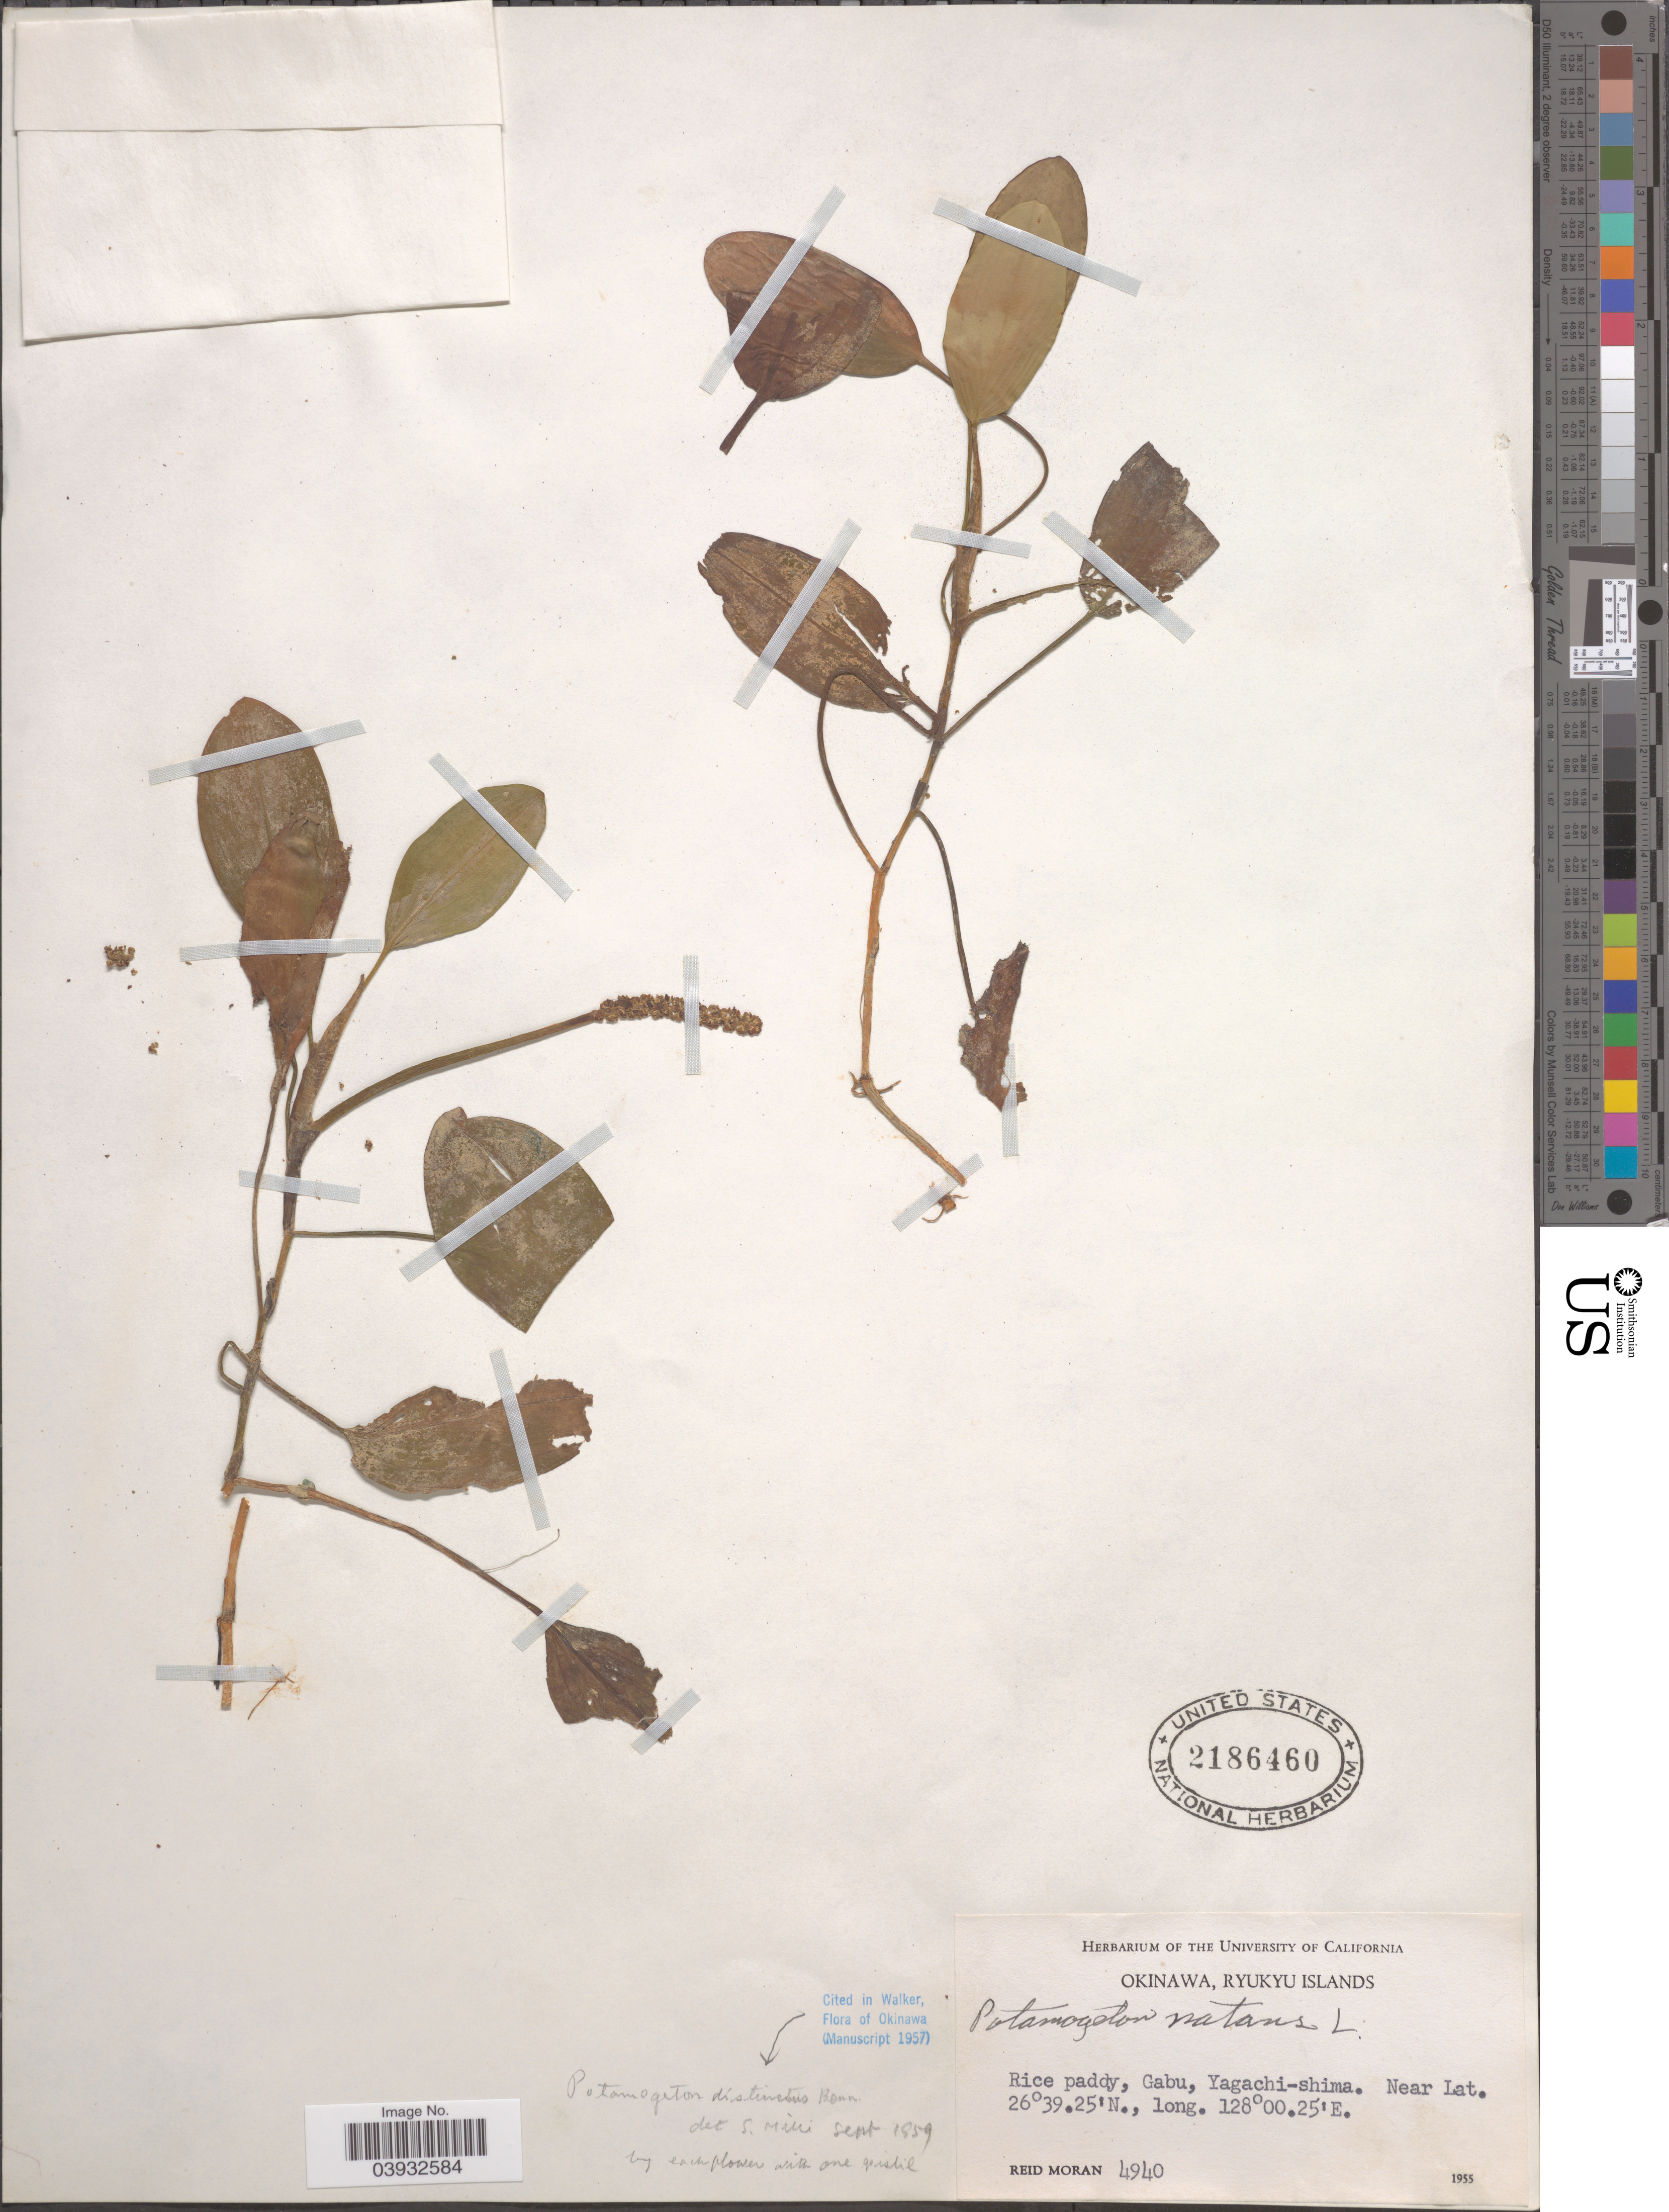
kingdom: Plantae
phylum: Tracheophyta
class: Liliopsida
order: Alismatales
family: Potamogetonaceae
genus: Potamogeton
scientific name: Potamogeton distinctus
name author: A. Benn.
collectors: R. Moran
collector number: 4940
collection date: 1955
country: Japan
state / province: Okinawa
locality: Ryukyu Islands. Rice paddy, Gabu, Yagachi-shima.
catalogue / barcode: US 2186460